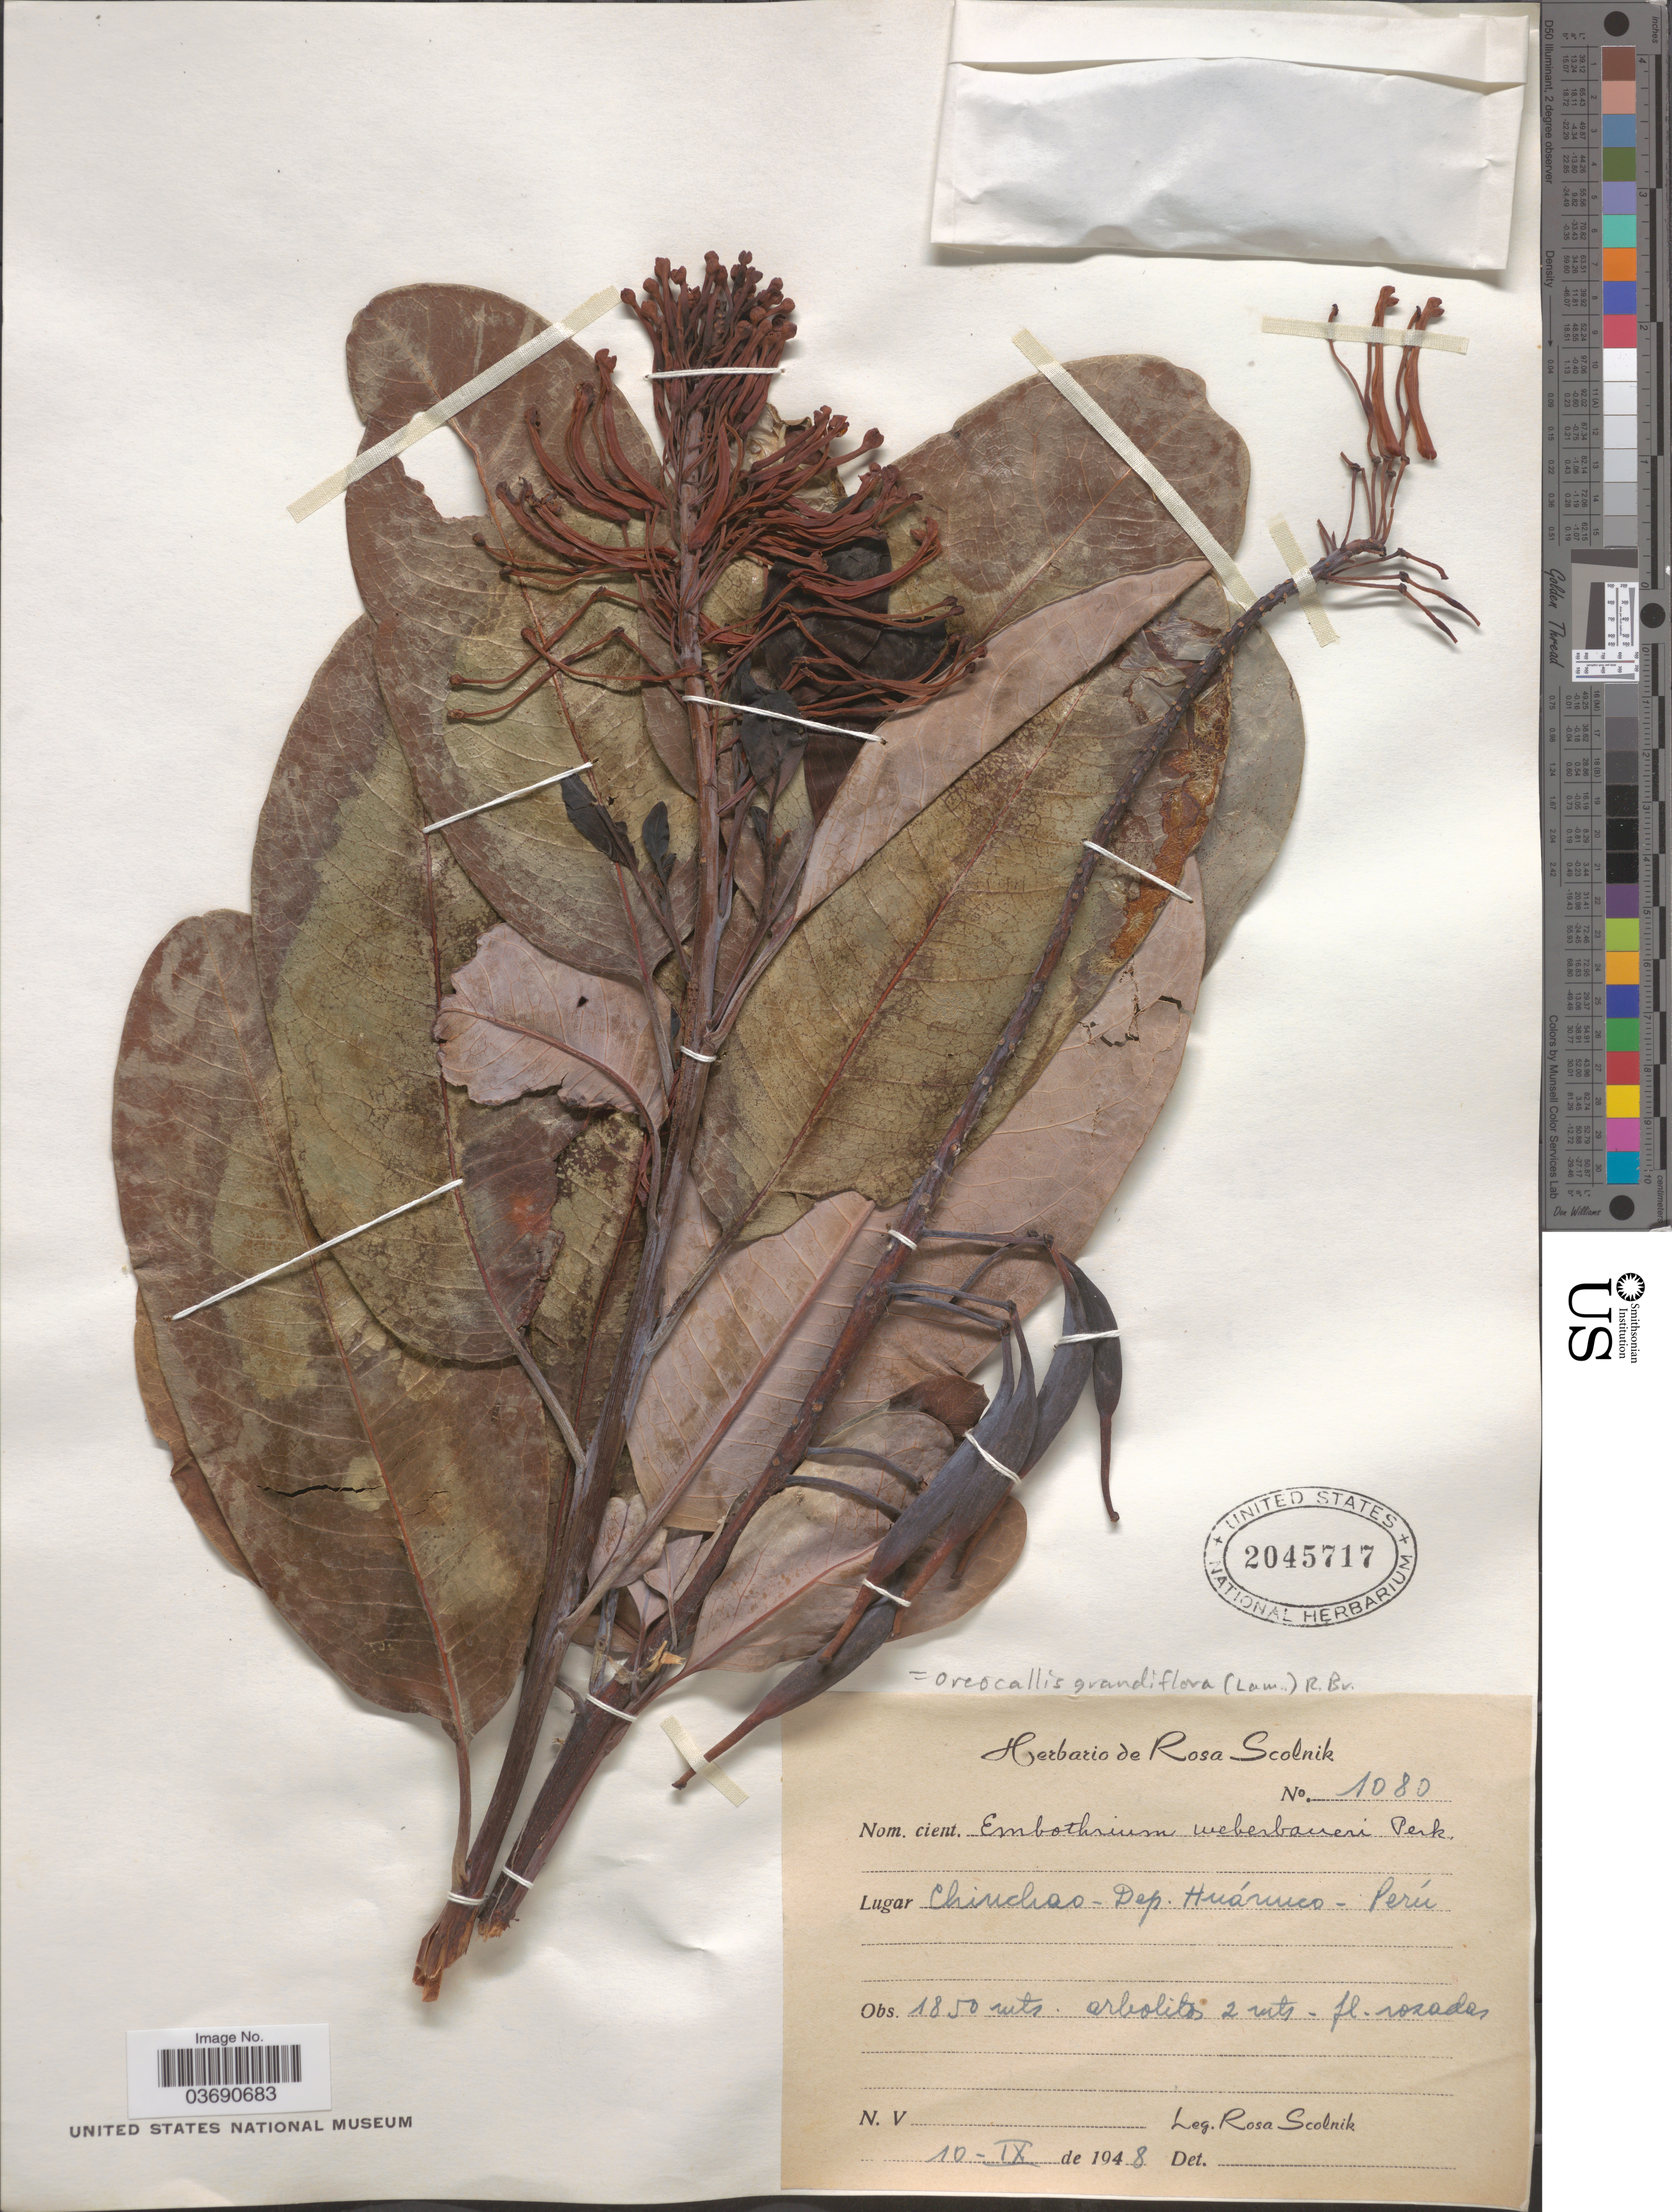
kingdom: Plantae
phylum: Tracheophyta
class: Magnoliopsida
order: Proteales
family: Proteaceae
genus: Oreocallis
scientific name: Oreocallis grandiflora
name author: (Lam.) R. Br.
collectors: R. Scolnik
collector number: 1080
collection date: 1948-09-10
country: Peru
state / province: Huánuco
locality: Chinchao-Dep. Huánuco.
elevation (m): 1850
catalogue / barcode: US 2045717